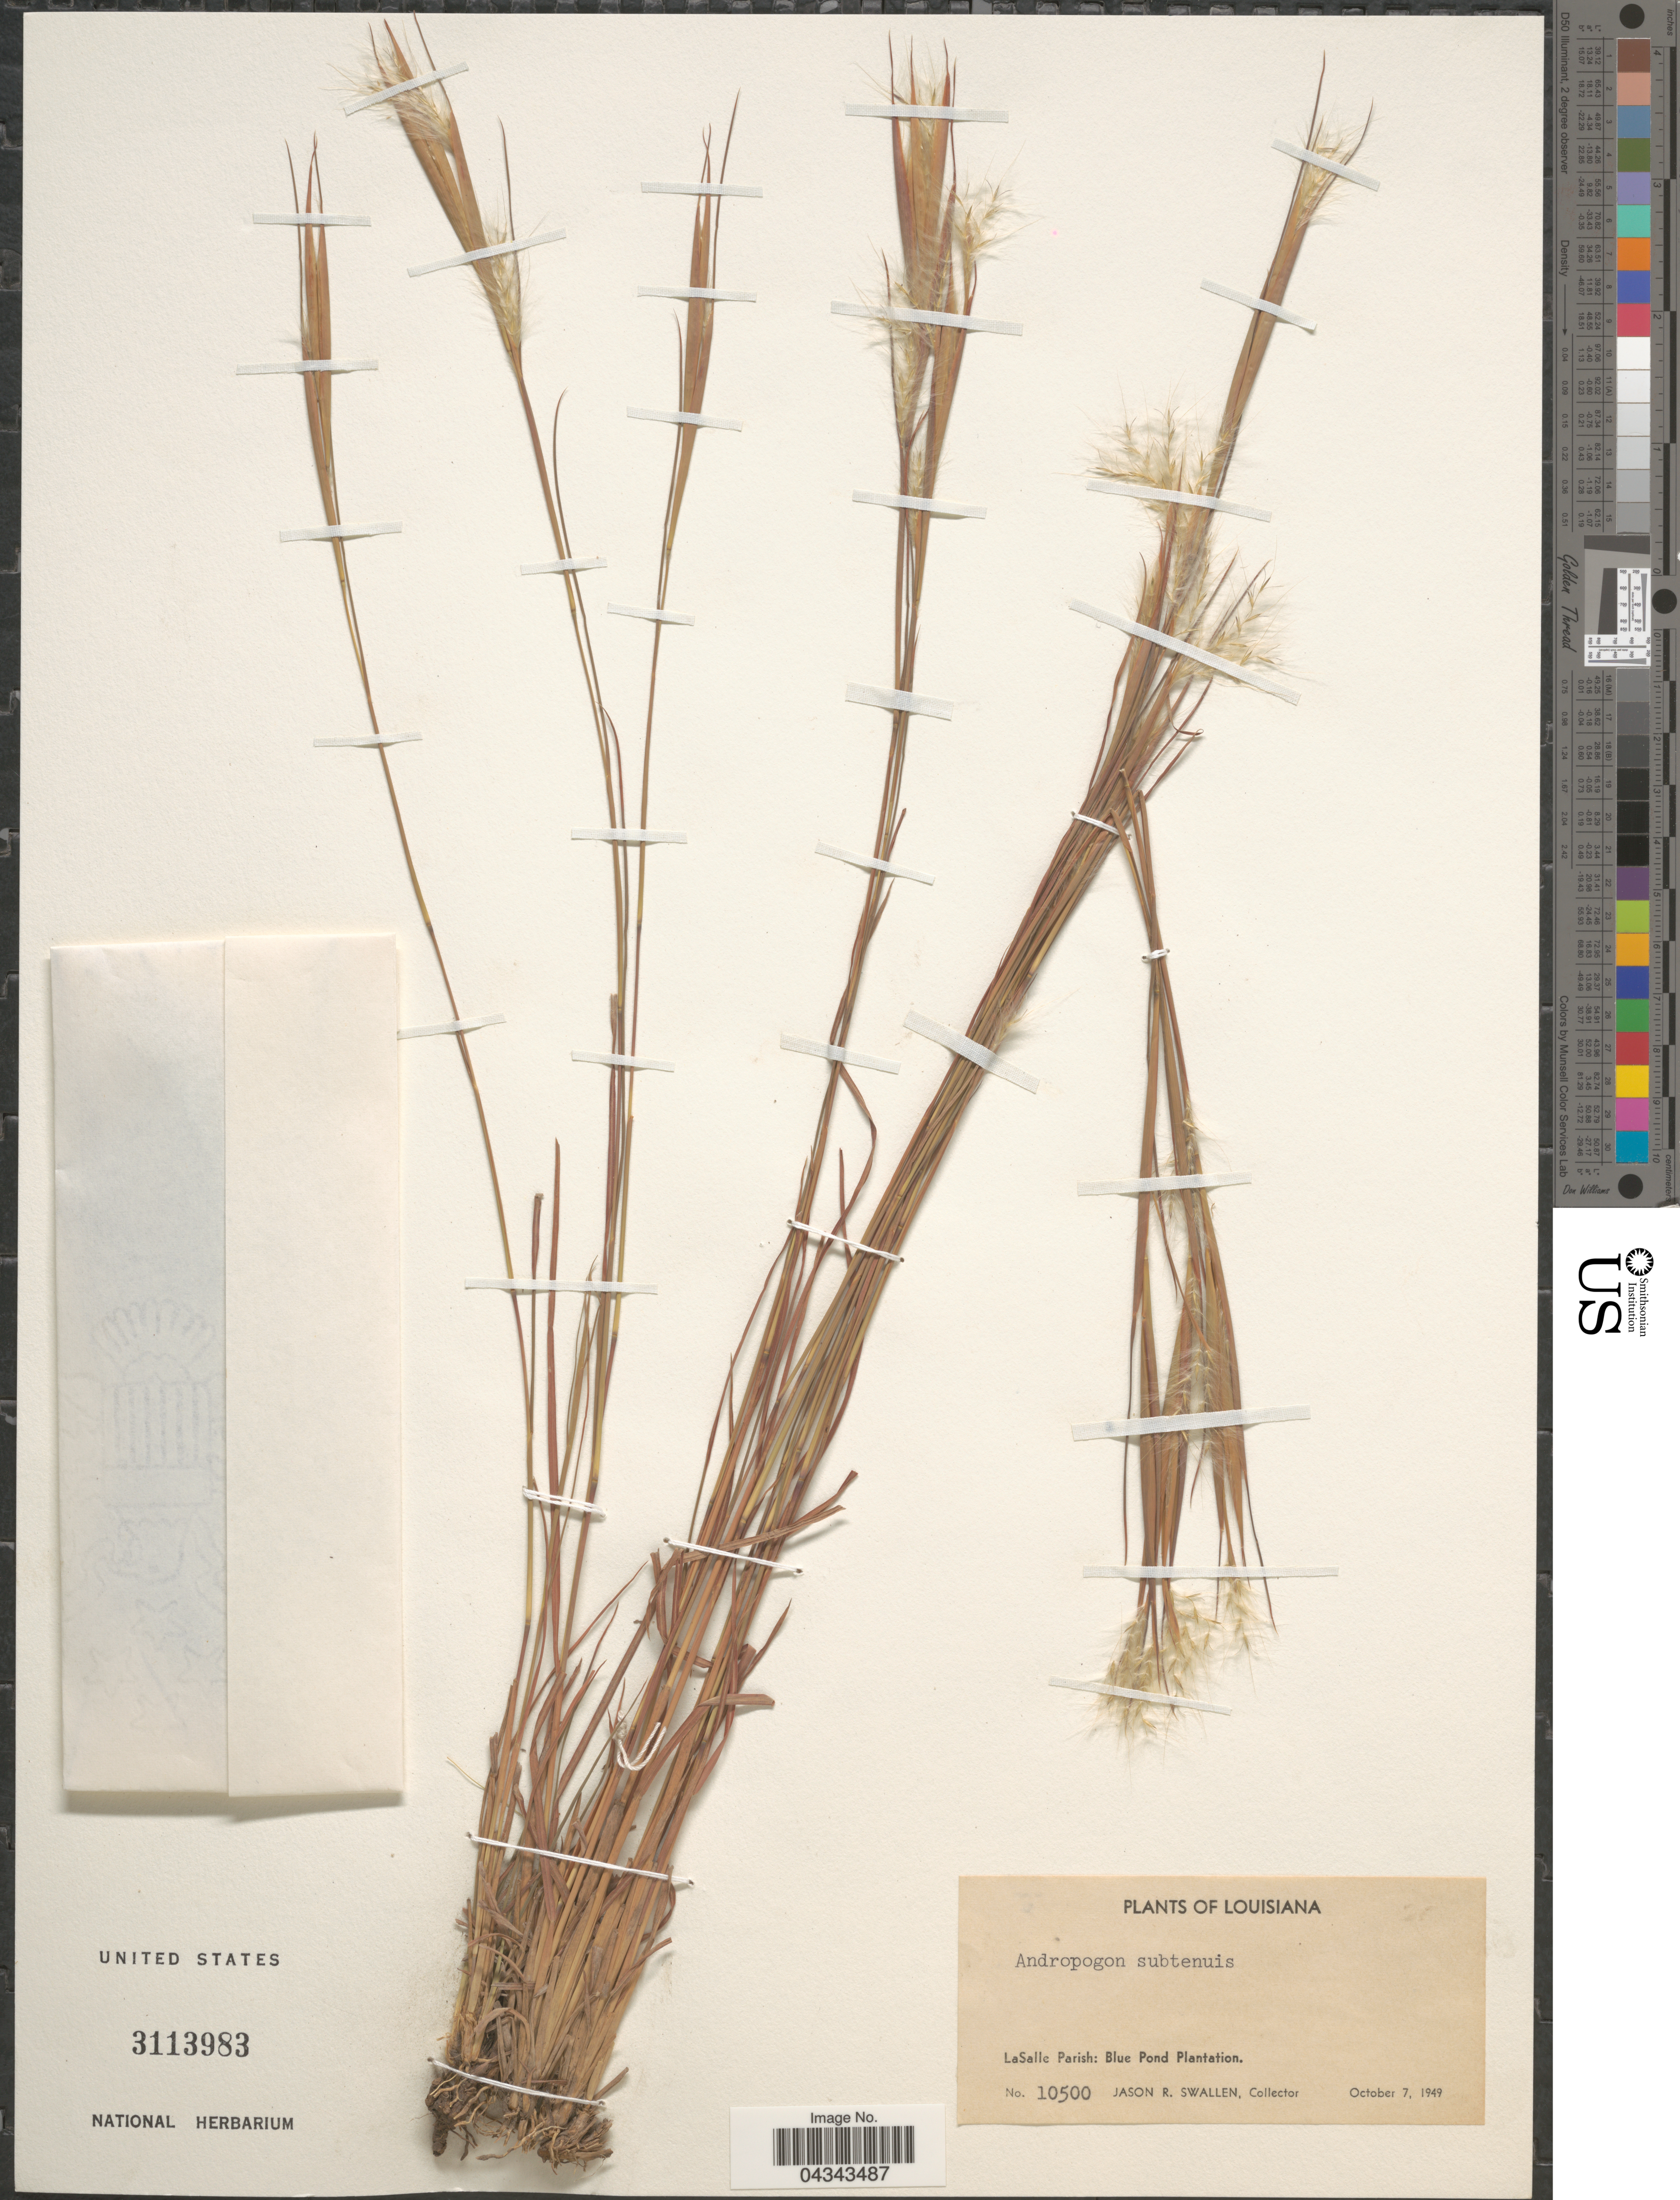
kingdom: Plantae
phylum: Tracheophyta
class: Liliopsida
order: Poales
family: Poaceae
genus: Andropogon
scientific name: Andropogon gyrans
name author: Ashe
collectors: J. R. Swallen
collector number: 10500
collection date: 1949-10-07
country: United States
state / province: Louisiana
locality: LaSalle Parish: Blue Pond Plantation.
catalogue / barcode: US 3113983